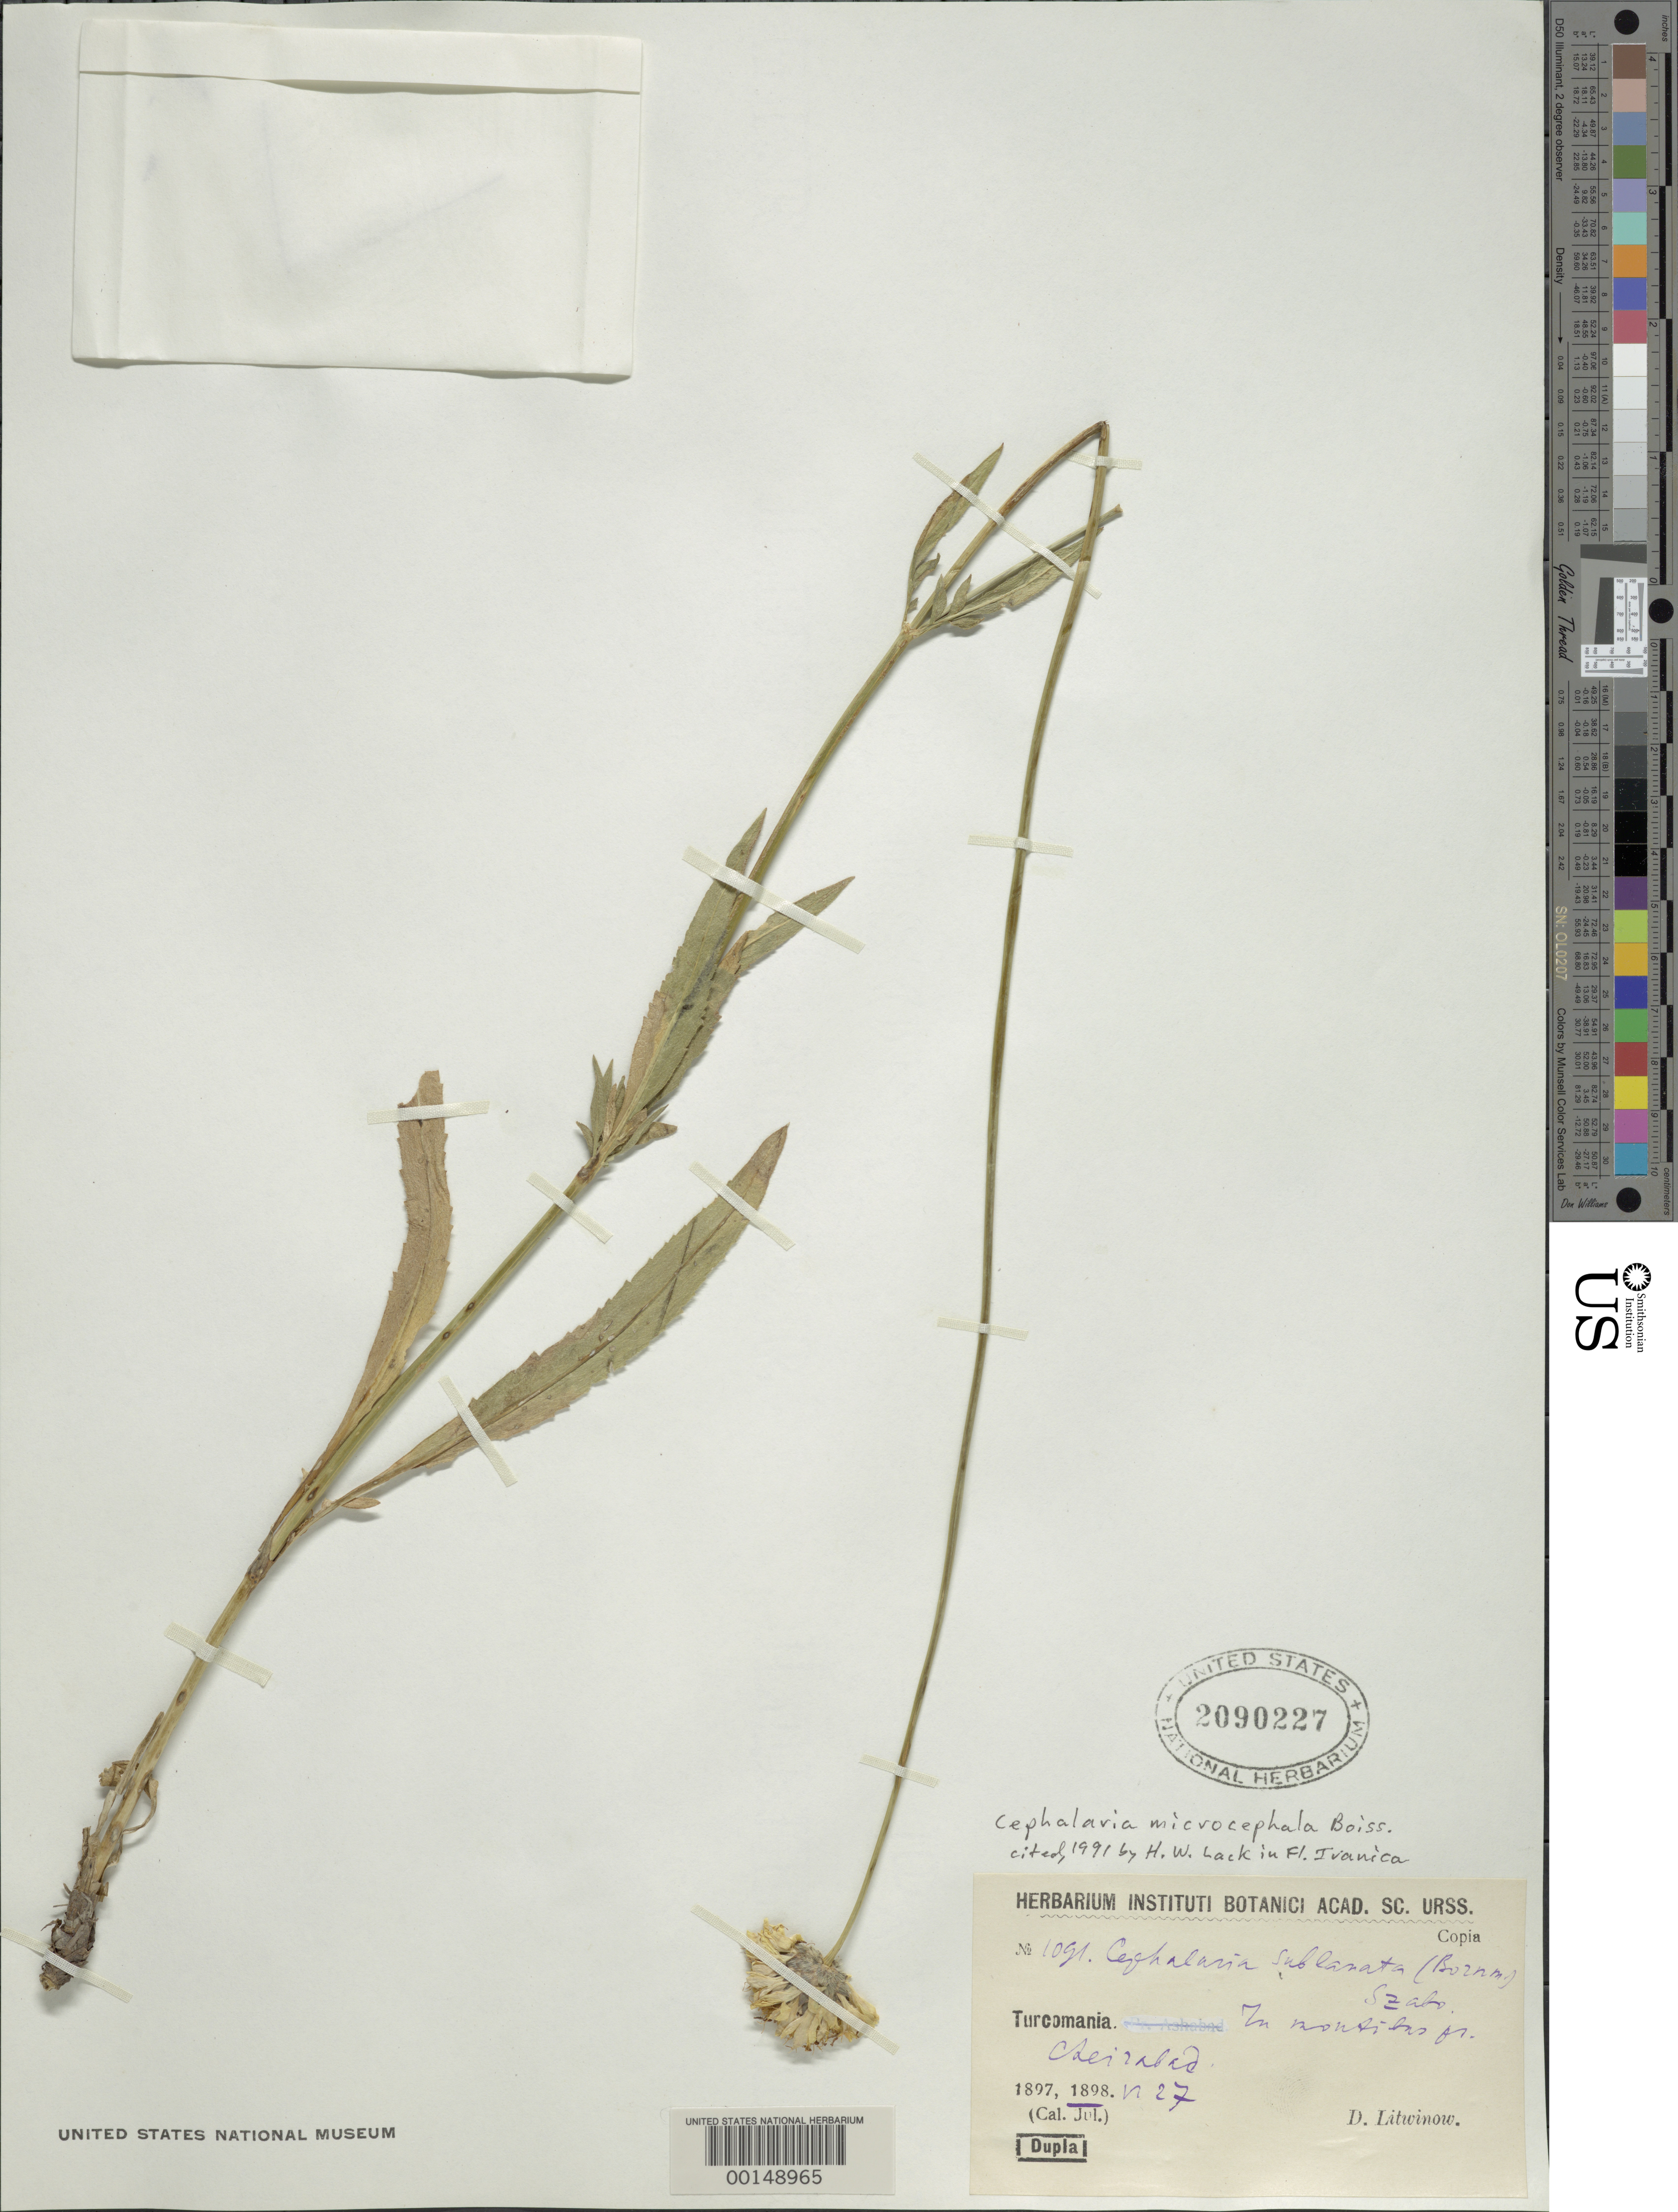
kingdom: Plantae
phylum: Tracheophyta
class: Magnoliopsida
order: Dipsacales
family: Caprifoliaceae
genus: Cephalaria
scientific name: Cephalaria microcephala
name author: Boiss.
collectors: D. Litwinow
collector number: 1091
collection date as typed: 27 Jun 1898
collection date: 1898-06-27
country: Turkmenistan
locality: Turcomania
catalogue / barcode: US 2090227